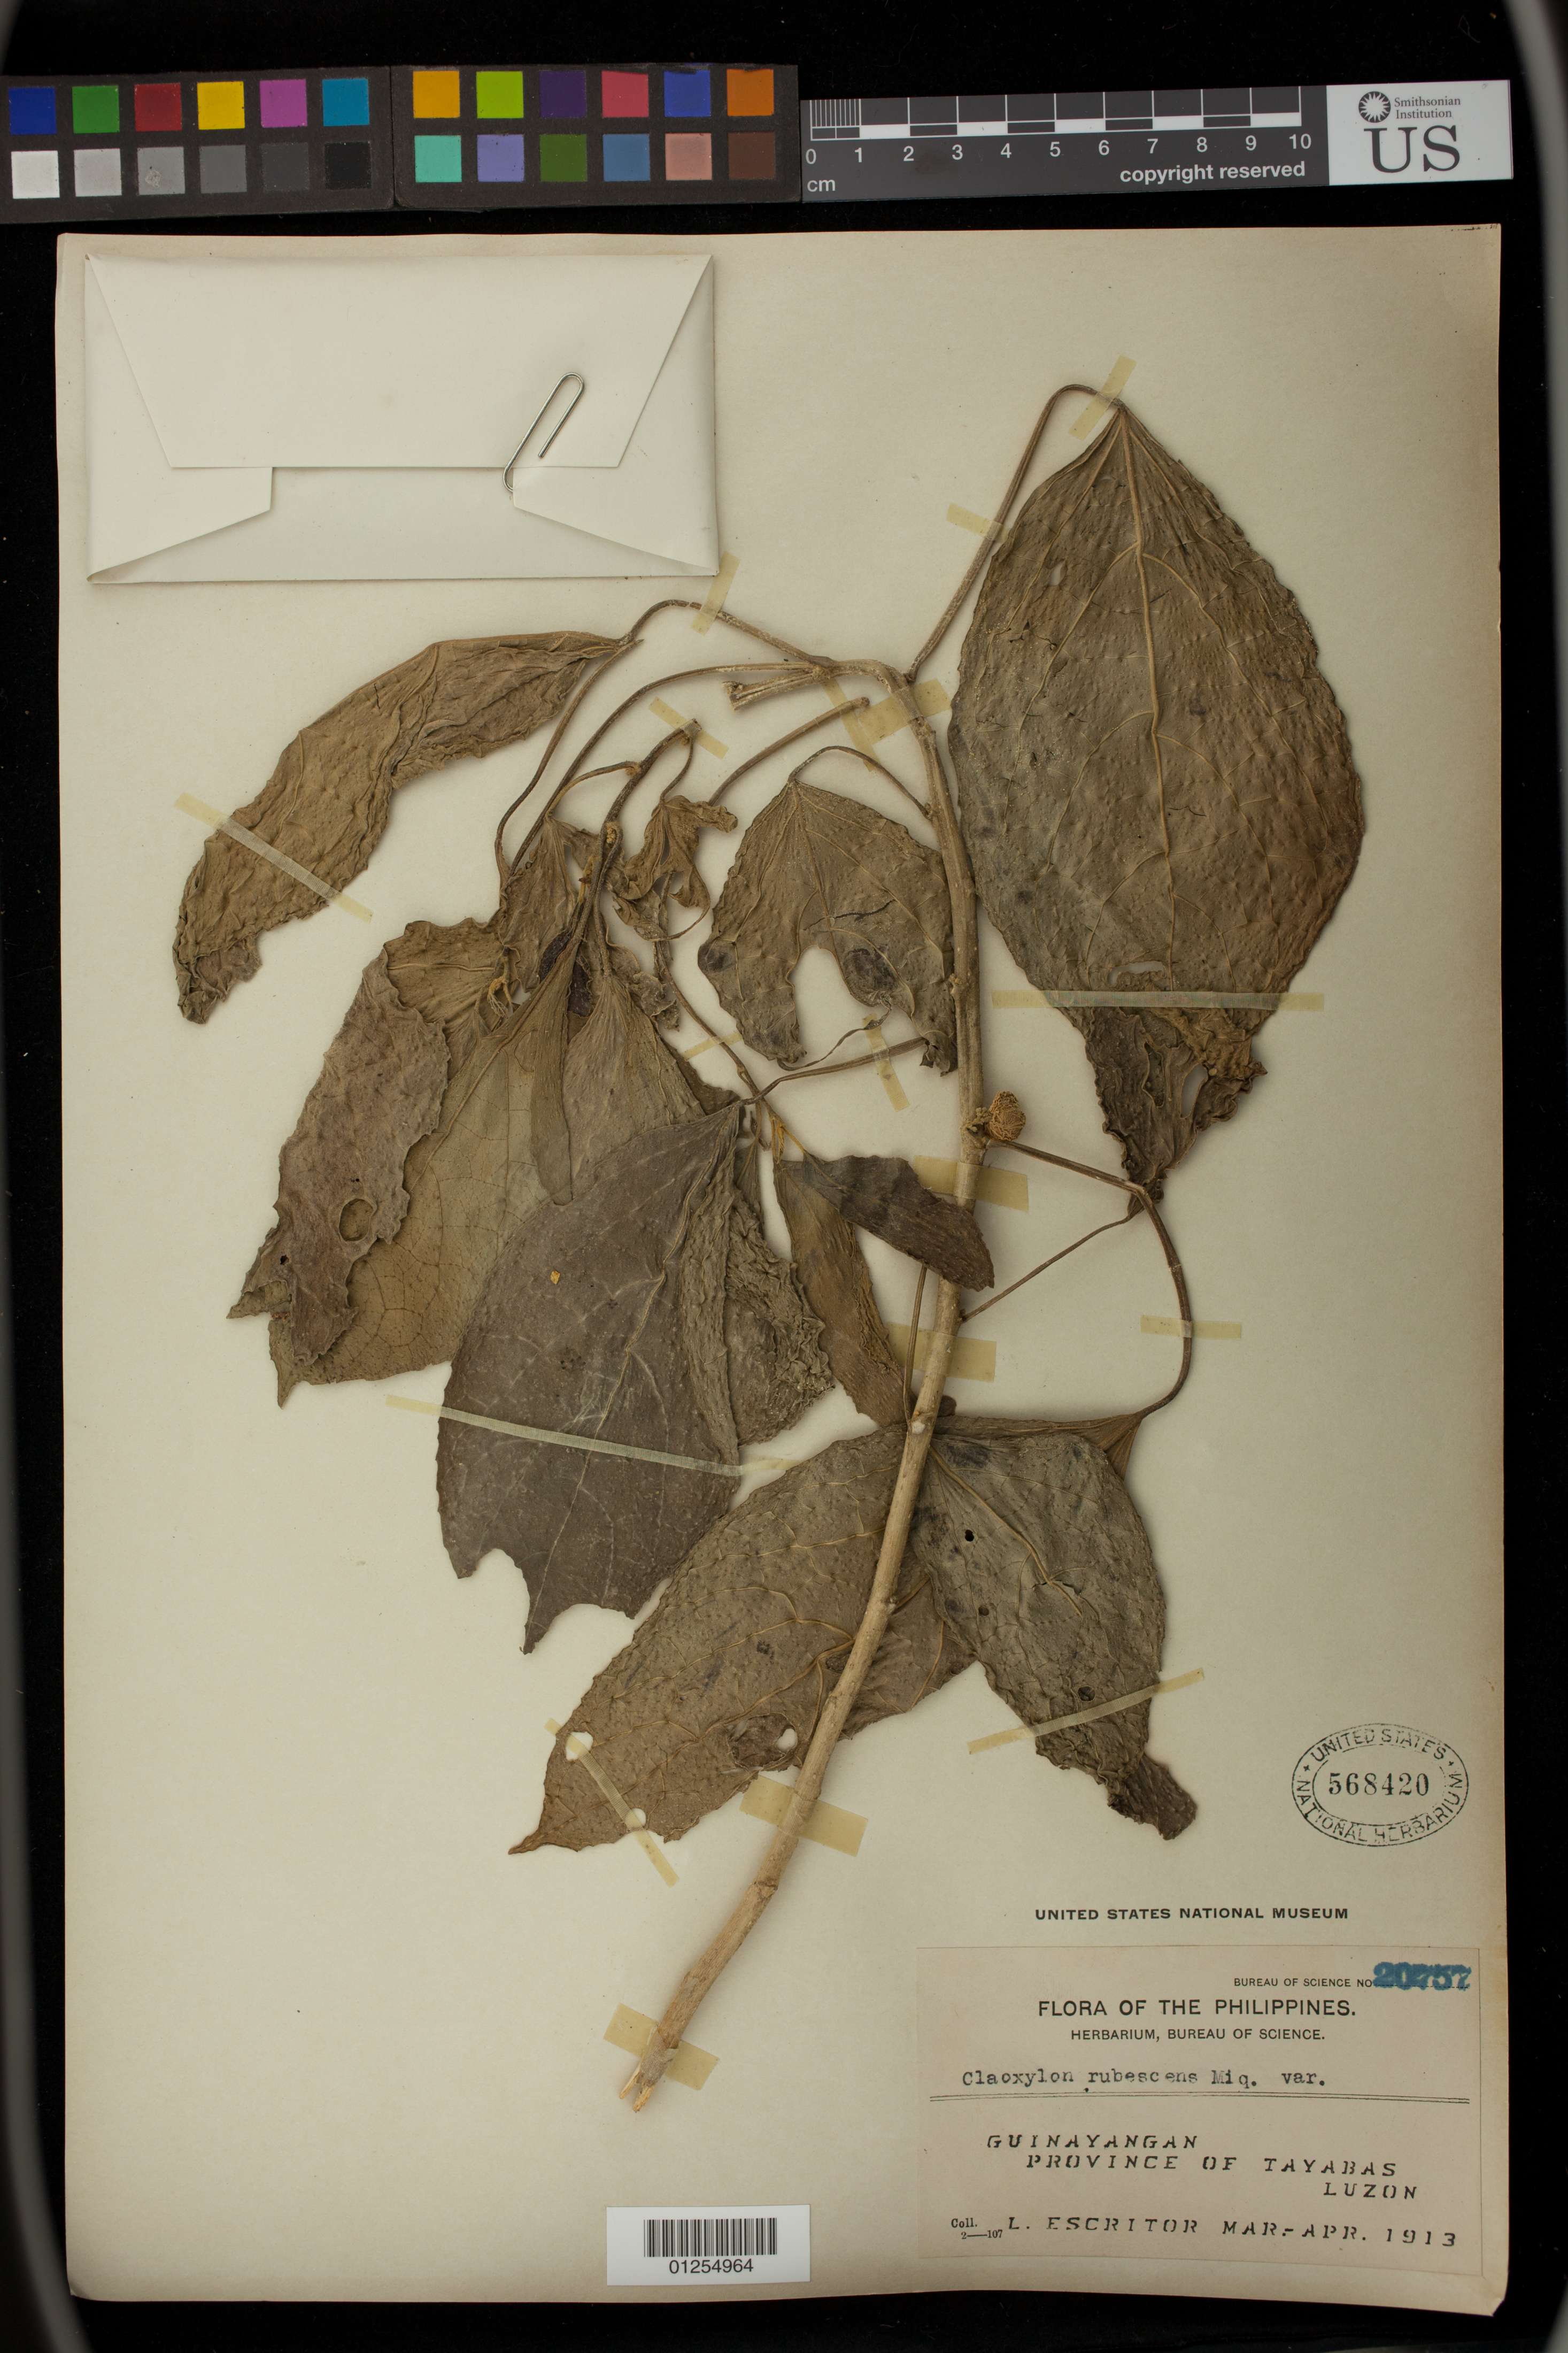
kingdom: Plantae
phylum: Tracheophyta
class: Magnoliopsida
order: Malpighiales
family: Euphorbiaceae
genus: Claoxylon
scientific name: Claoxylon rebescens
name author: Miq.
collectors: L. Escritor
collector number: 20757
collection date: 1913-03/1913-04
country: Philippines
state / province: Calabarzon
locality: Province of Tayabas. Guinayangan,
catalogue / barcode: US 568420